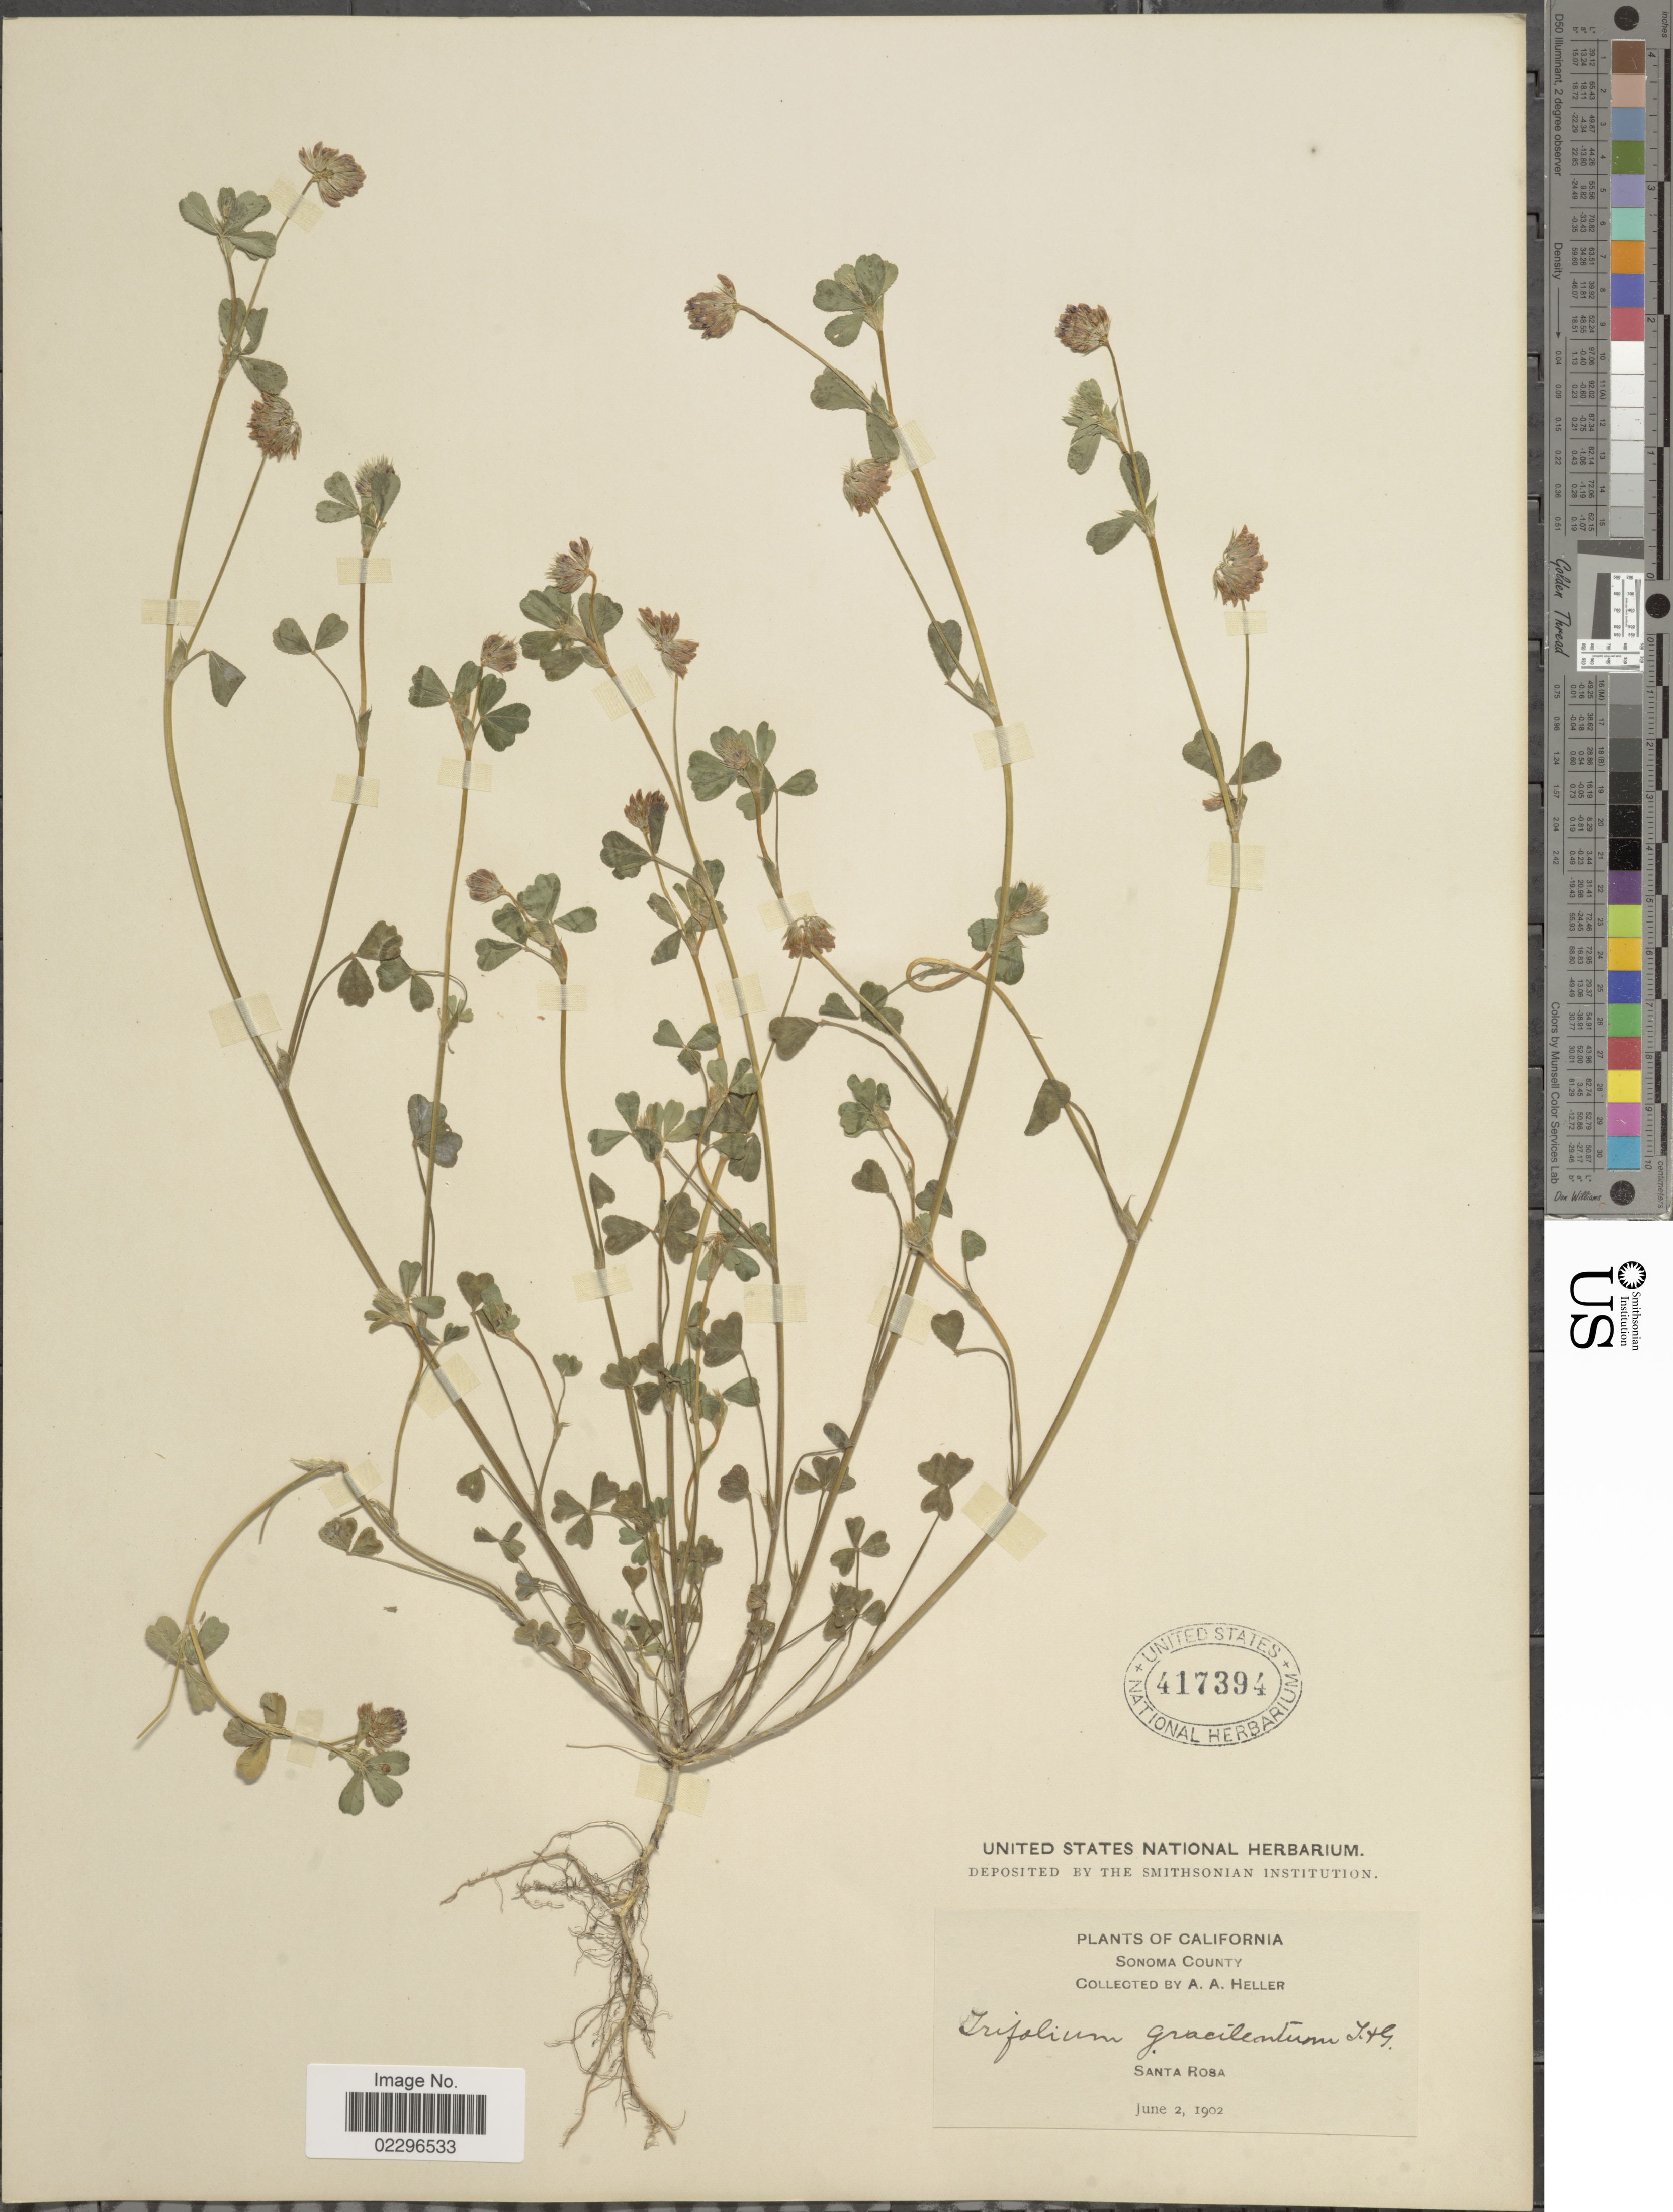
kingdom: Plantae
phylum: Tracheophyta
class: Magnoliopsida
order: Fabales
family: Fabaceae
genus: Trifolium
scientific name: Trifolium gracilentum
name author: Torr. & A. Gray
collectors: A. A. Heller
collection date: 1902-06-02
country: United States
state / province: California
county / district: Sonoma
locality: Sonoma County, Santa Rosa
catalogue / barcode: US 417394